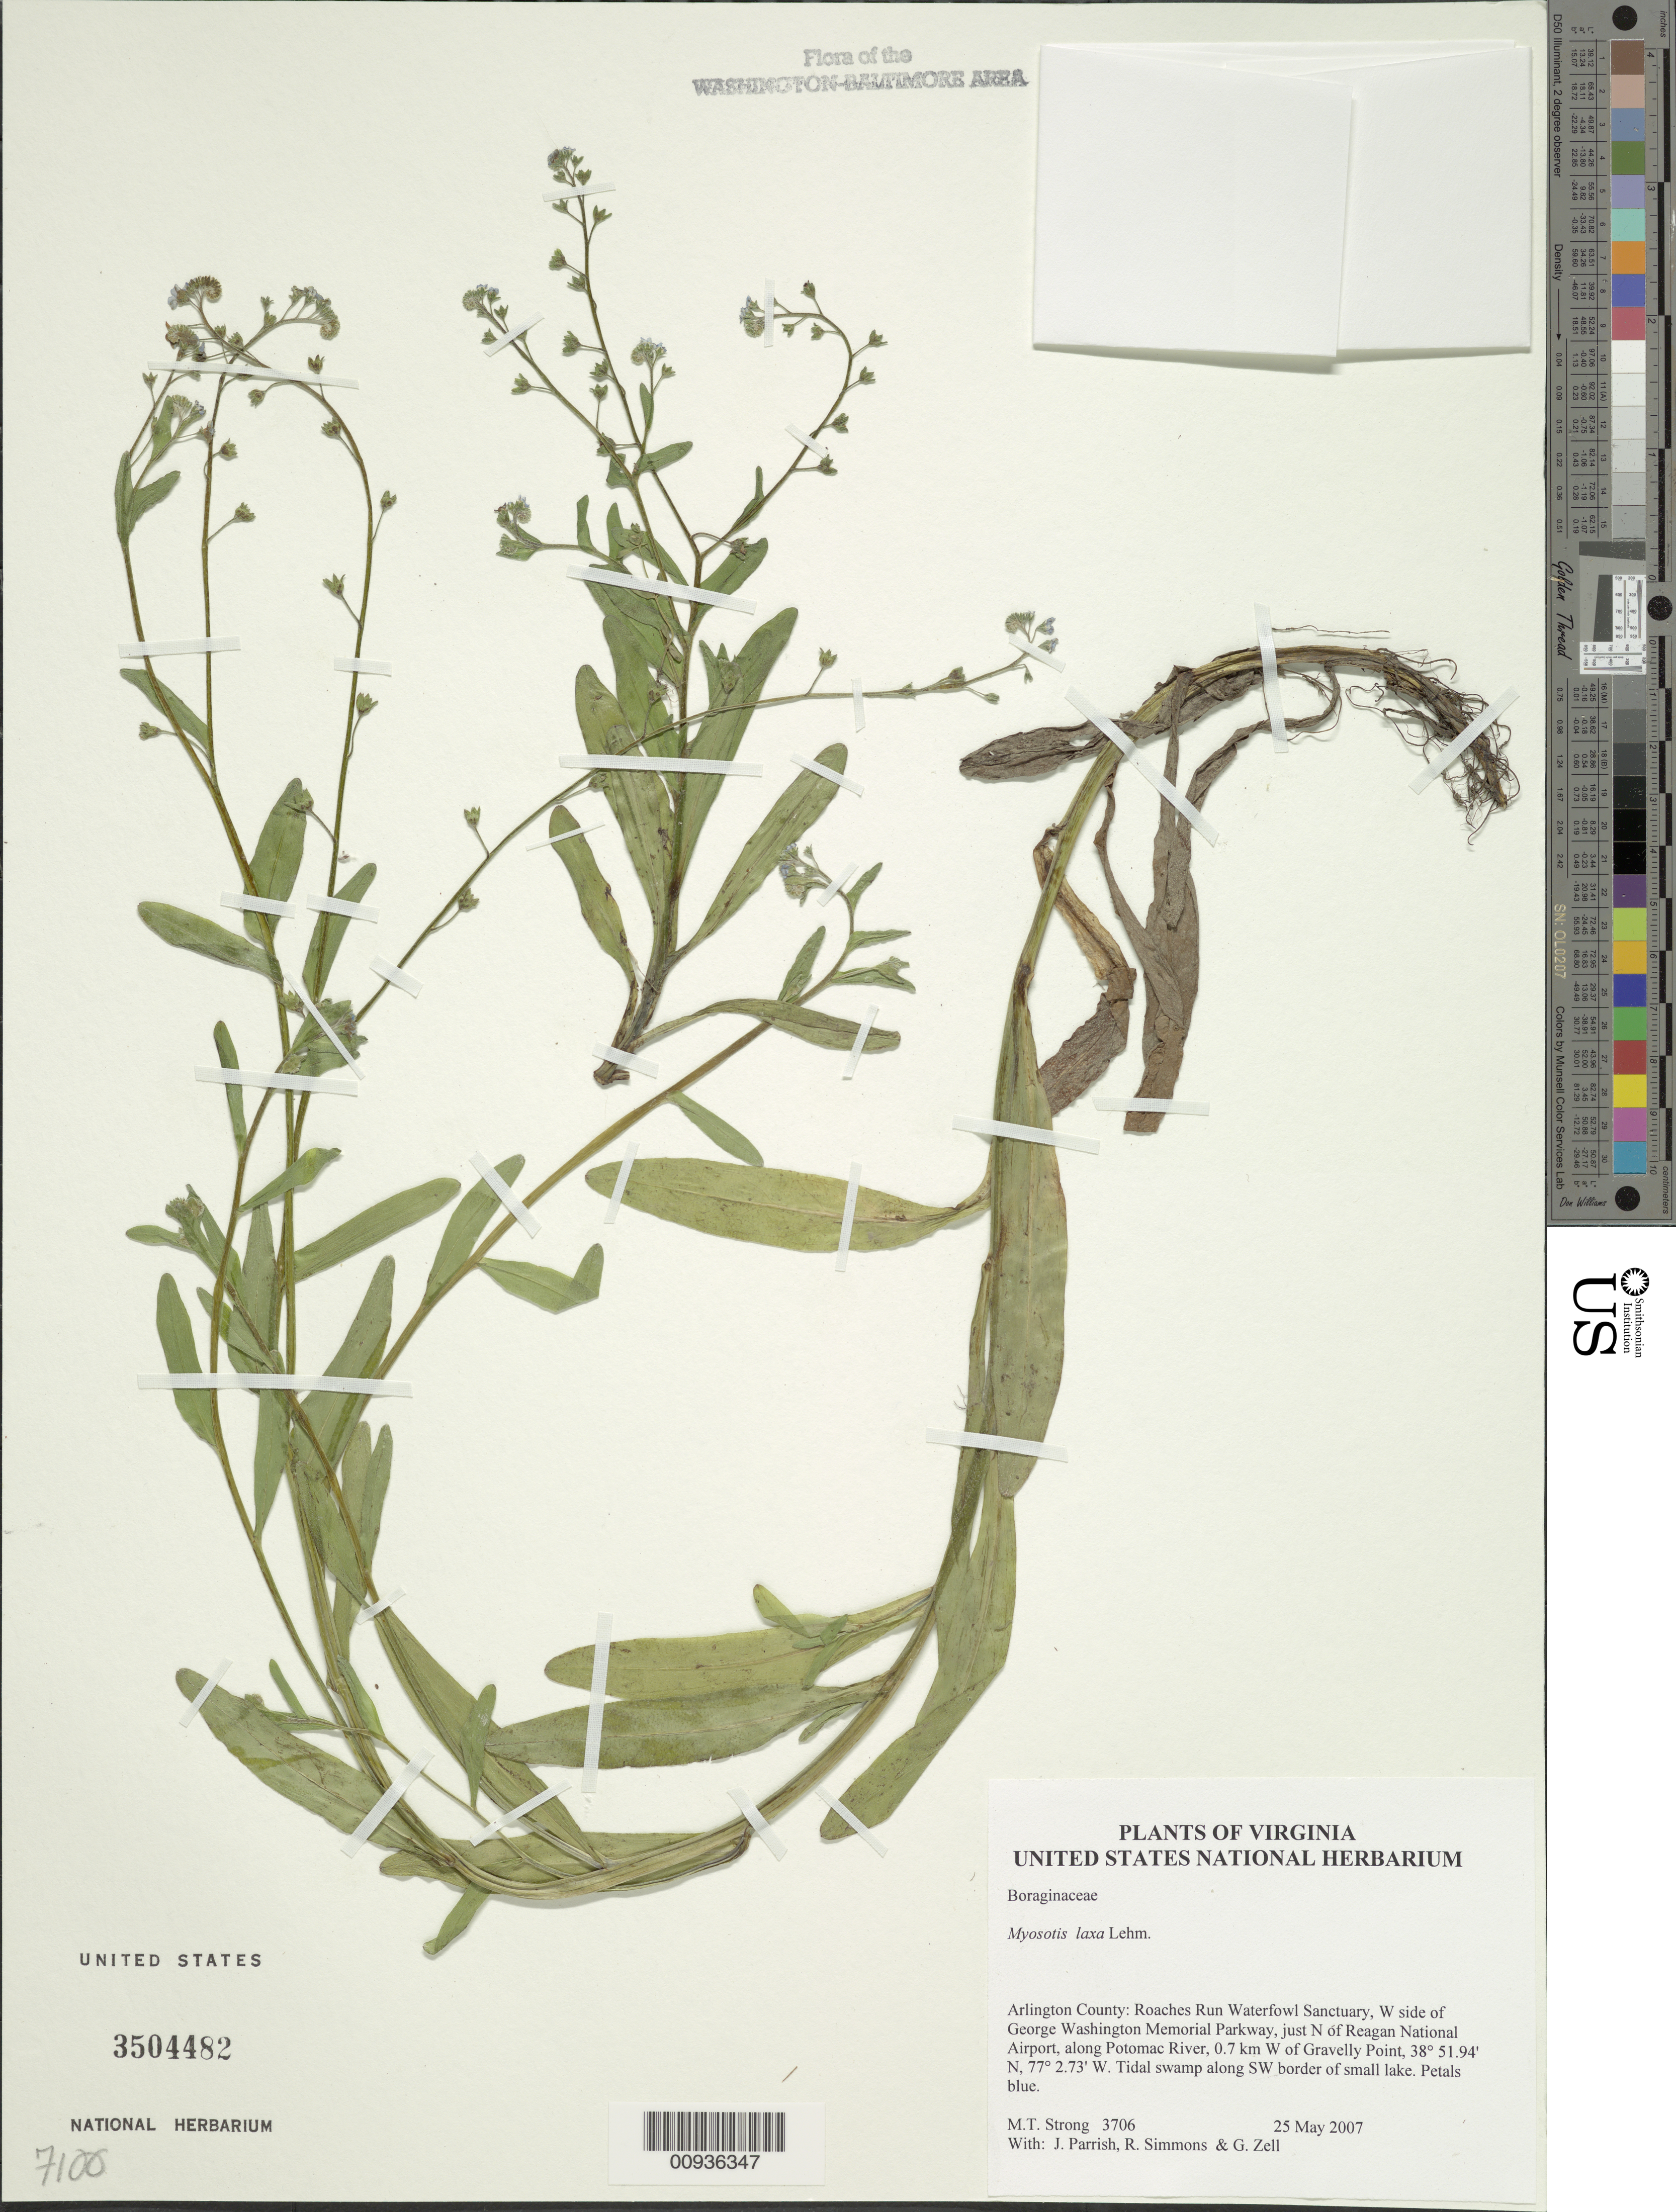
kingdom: Plantae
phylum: Tracheophyta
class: Magnoliopsida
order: Boraginales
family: Boraginaceae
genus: Myosotis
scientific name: Myosotis laxa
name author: F. Lehm.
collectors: M. T. Strong, J. Parrish, R. Simmons & G. Zell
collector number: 3706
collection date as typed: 11 Sep 2006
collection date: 2006-09-11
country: United States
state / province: Virginia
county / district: Arlington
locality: Roaches Run Waterfowl Sanctuary, W side of George Washington Memorial Parkway, just N of Reagan National Airport, along Potomac River, 0.7 km W of Gravelly Point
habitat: tidal swamp along SW border of small lake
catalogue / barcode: US 3504482